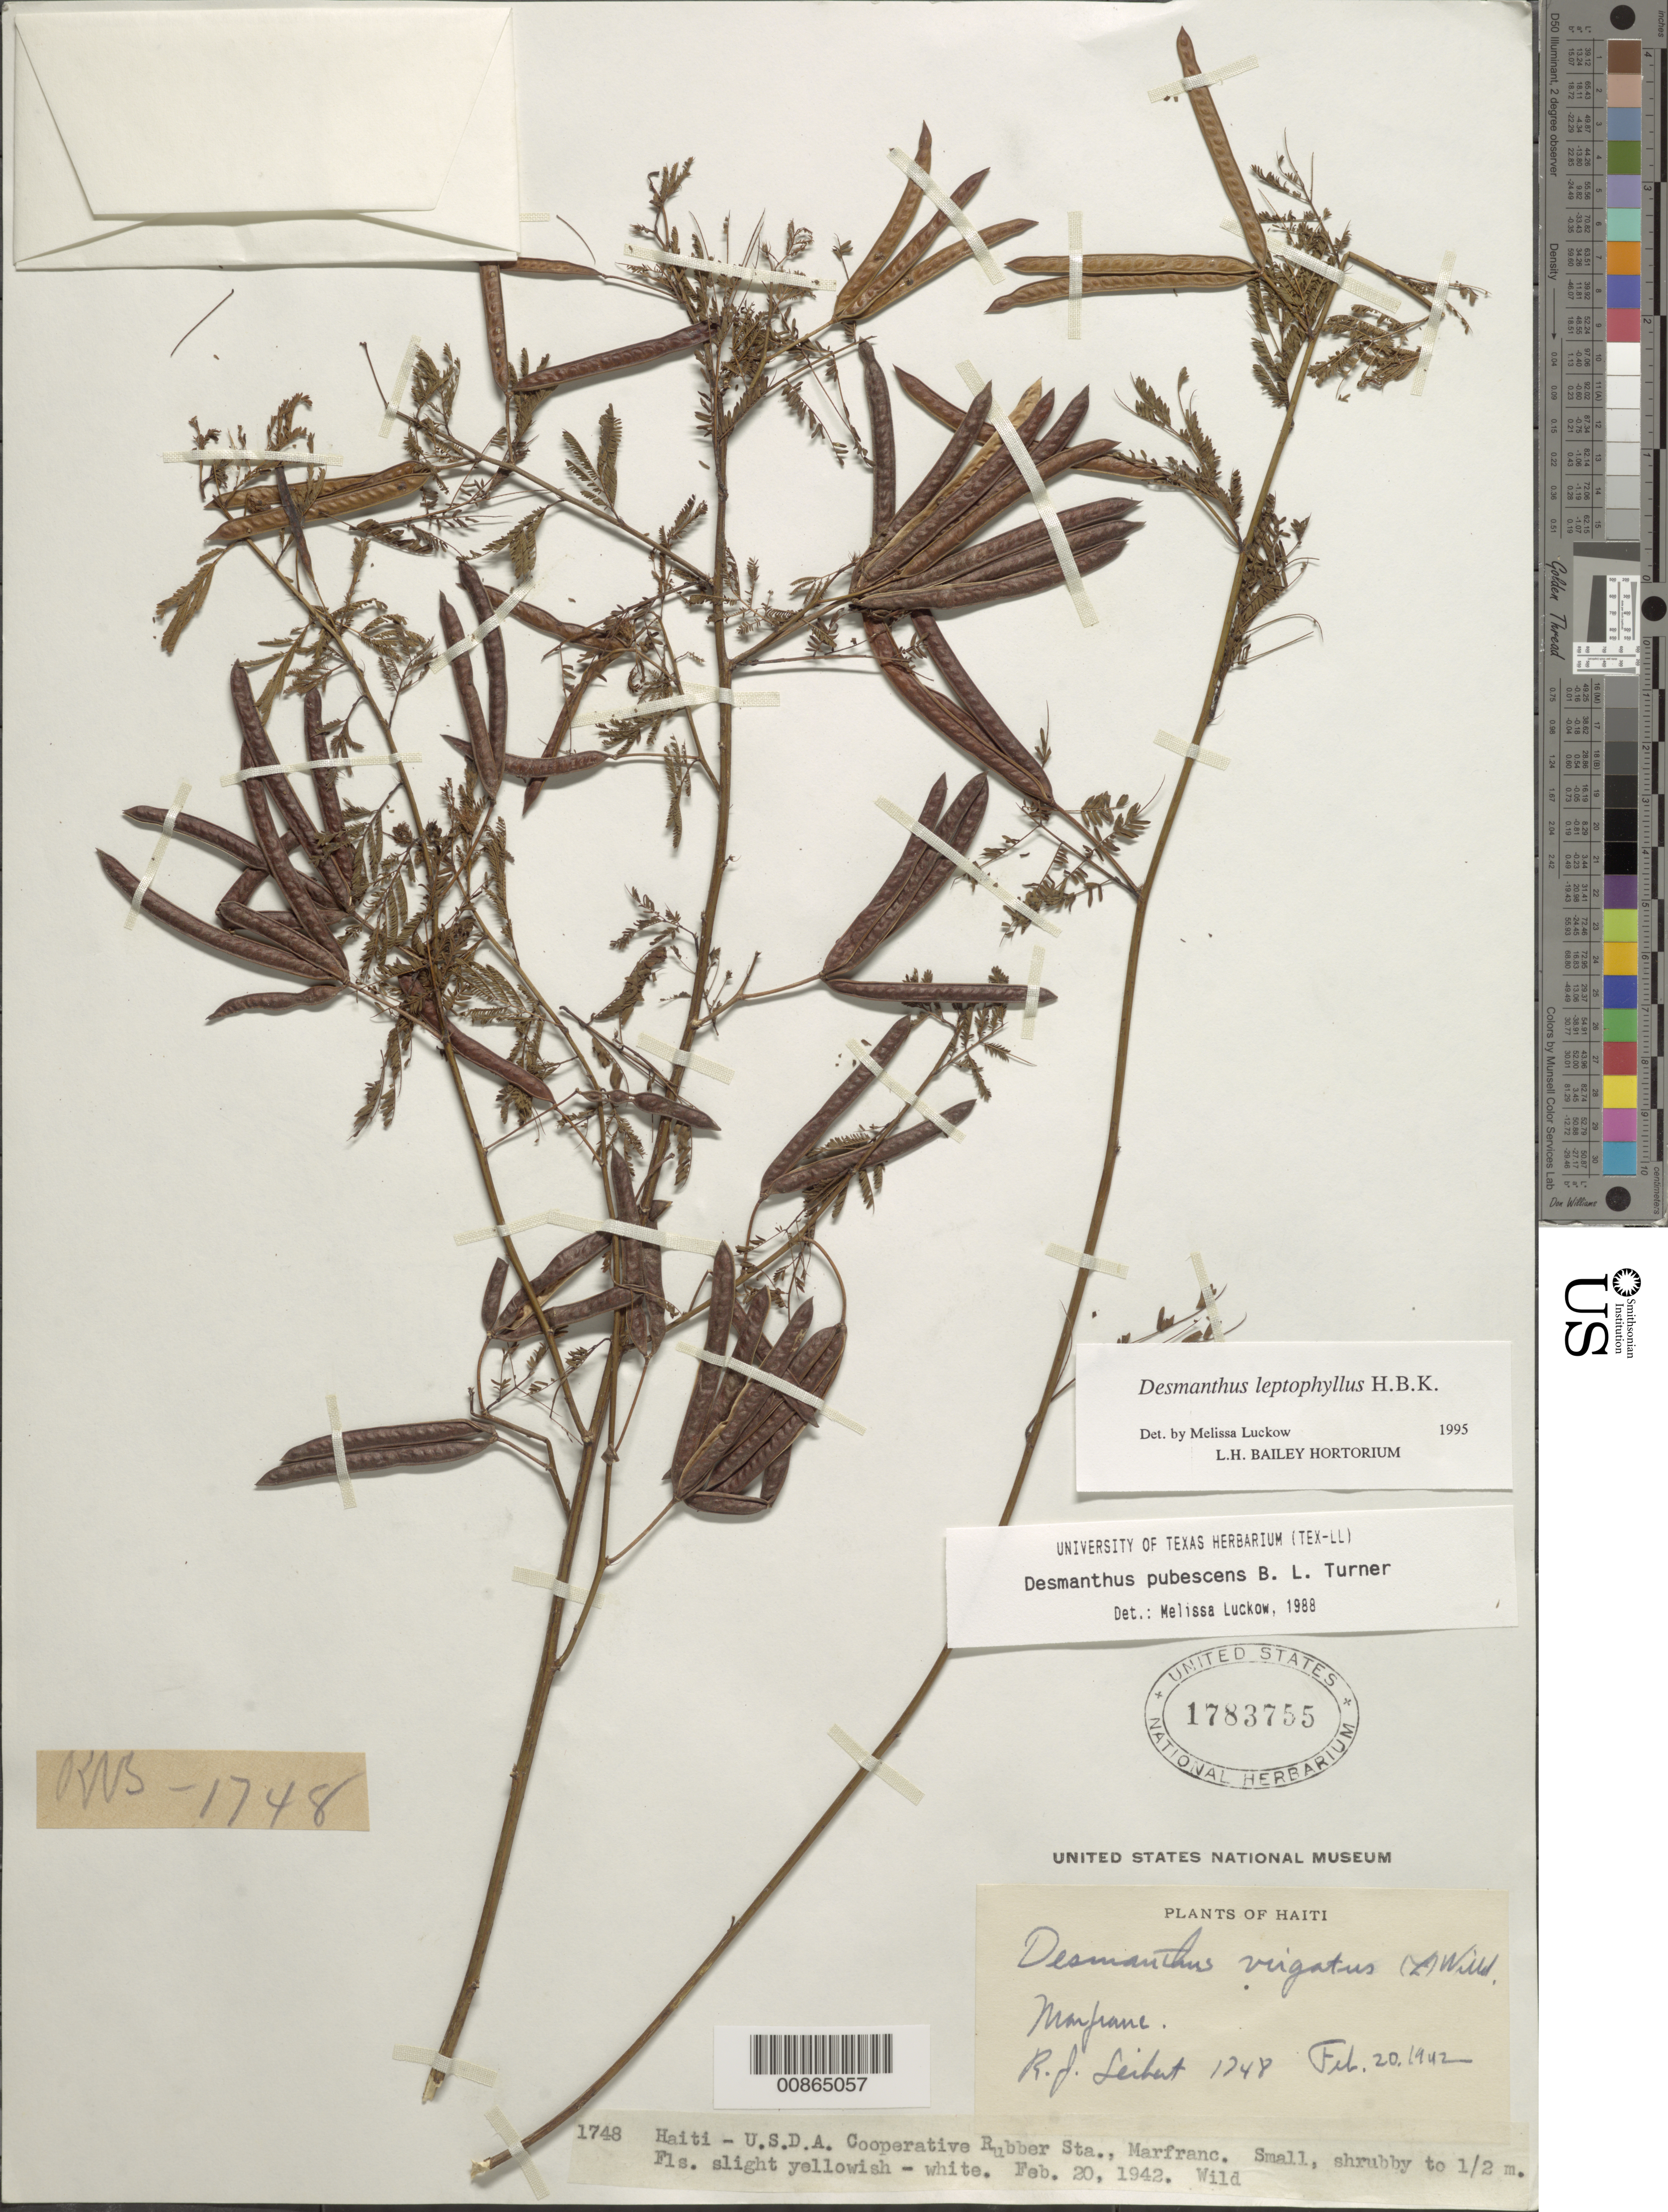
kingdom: Plantae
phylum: Tracheophyta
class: Magnoliopsida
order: Fabales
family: Fabaceae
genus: Desmanthus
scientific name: Desmanthus leptophyllus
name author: Kunth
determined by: Luckow, M. A.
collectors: R. J. Seibert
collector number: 1748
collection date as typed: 20 Feb 1942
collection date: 1942-02-20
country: Haiti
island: Hispaniola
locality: U.S.D.A. Cooperative Rubber Sta., Marfranc.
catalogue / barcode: US 1783755